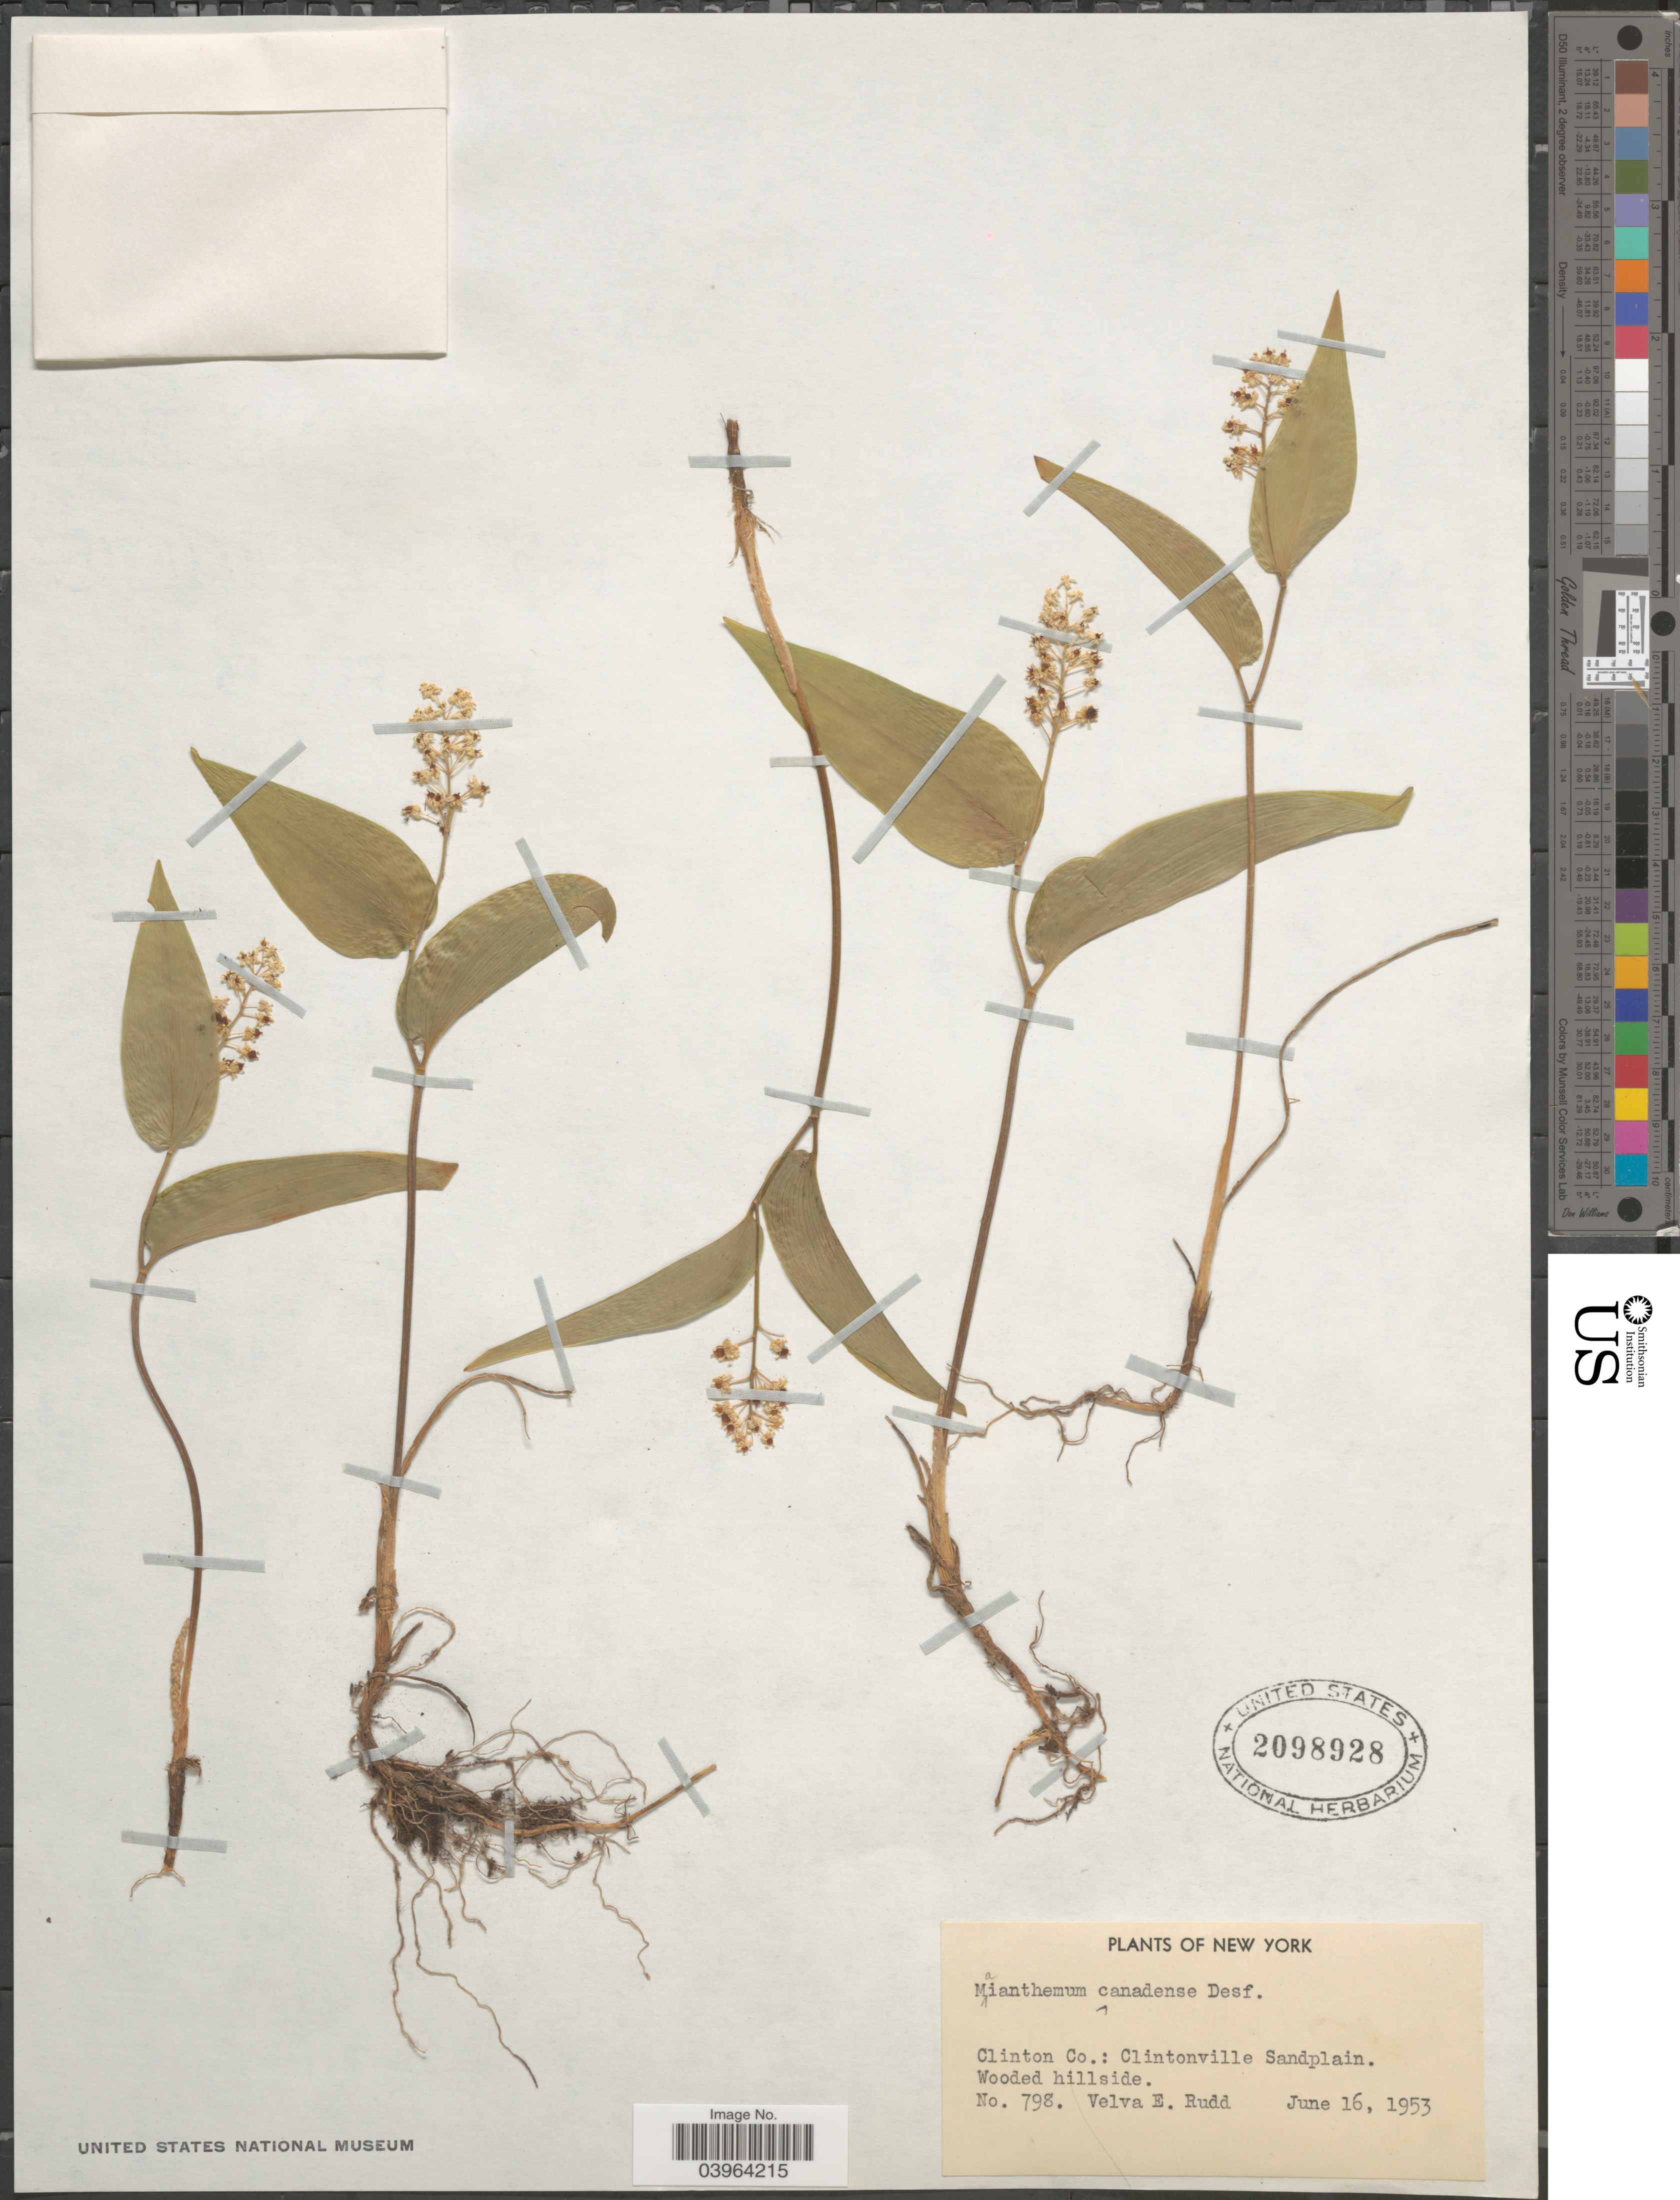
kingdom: Plantae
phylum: Tracheophyta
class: Liliopsida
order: Asparagales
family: Asparagaceae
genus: Maianthemum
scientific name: Maianthemum canadense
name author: Desf.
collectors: V. E. Rudd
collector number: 798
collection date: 1953-06-16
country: United States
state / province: New York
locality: Clinton Co.: Clintonville Sandplain.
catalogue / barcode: US 2098928